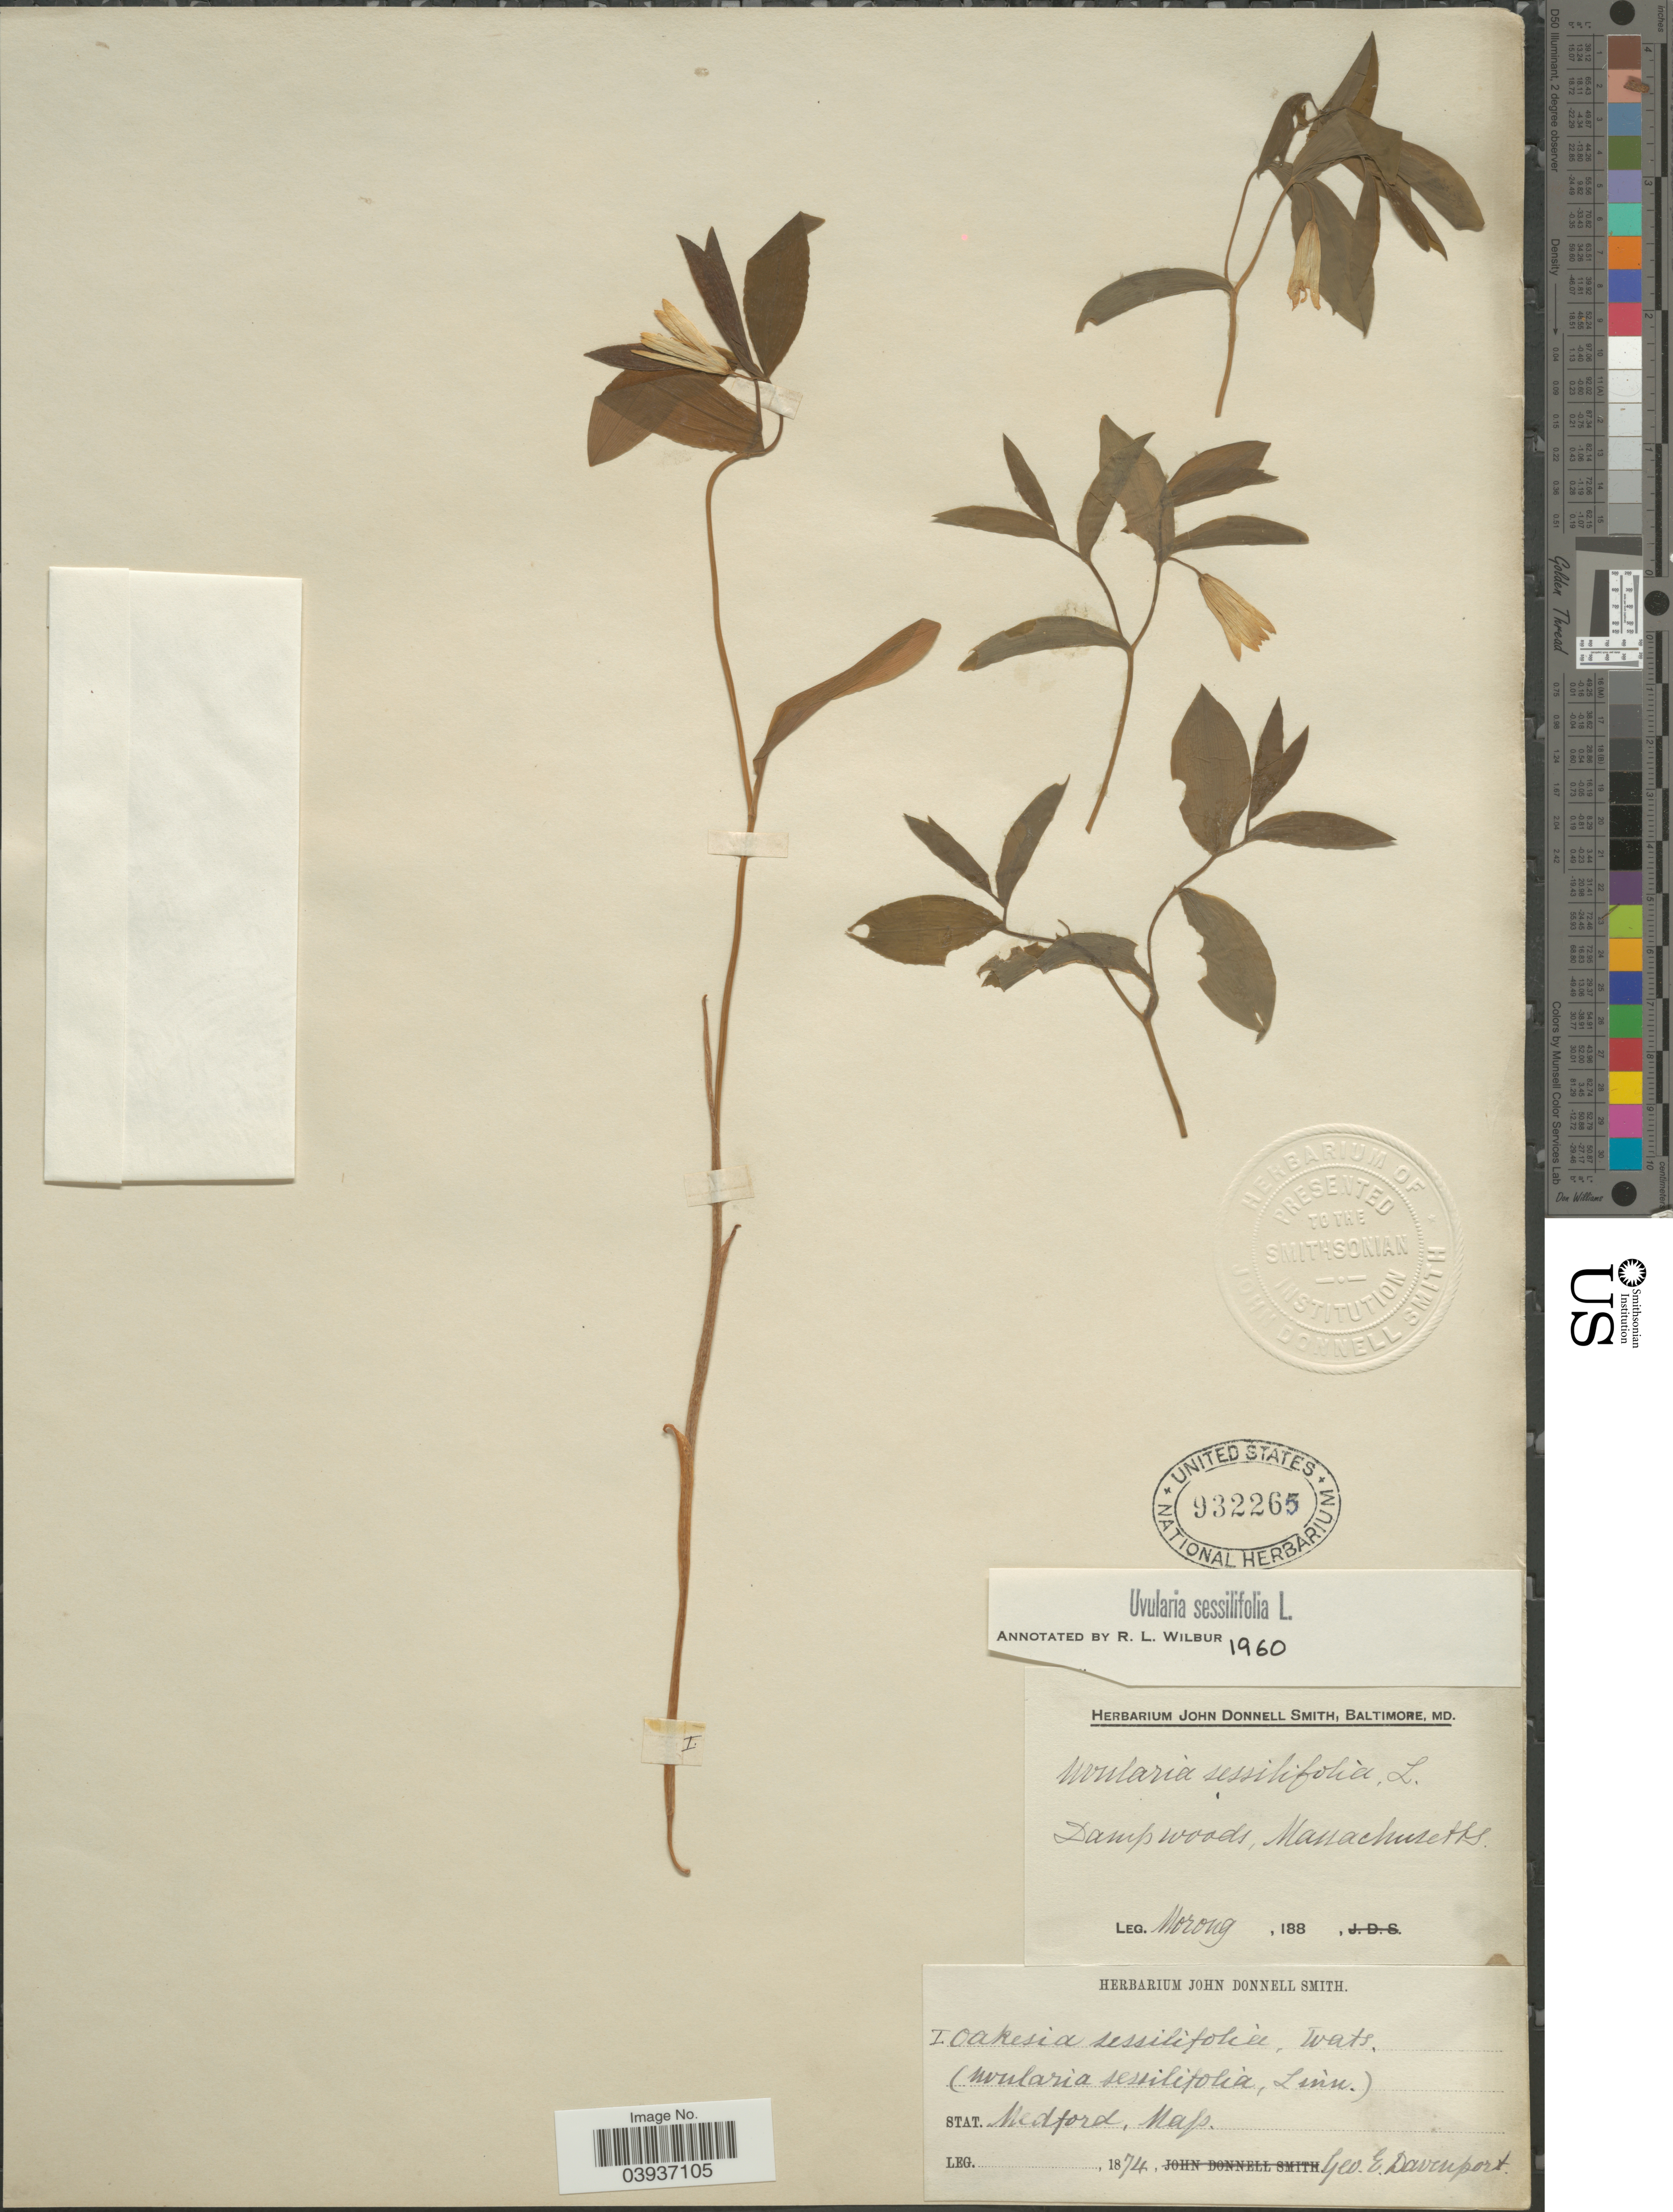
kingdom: Plantae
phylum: Tracheophyta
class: Liliopsida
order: Liliales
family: Colchicaceae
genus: Uvularia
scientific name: Uvularia sessilifolia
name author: L.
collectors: G. E. Davenport & Morong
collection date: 1874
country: United States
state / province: Massachusetts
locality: Stat. Medford.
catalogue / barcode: US 932265